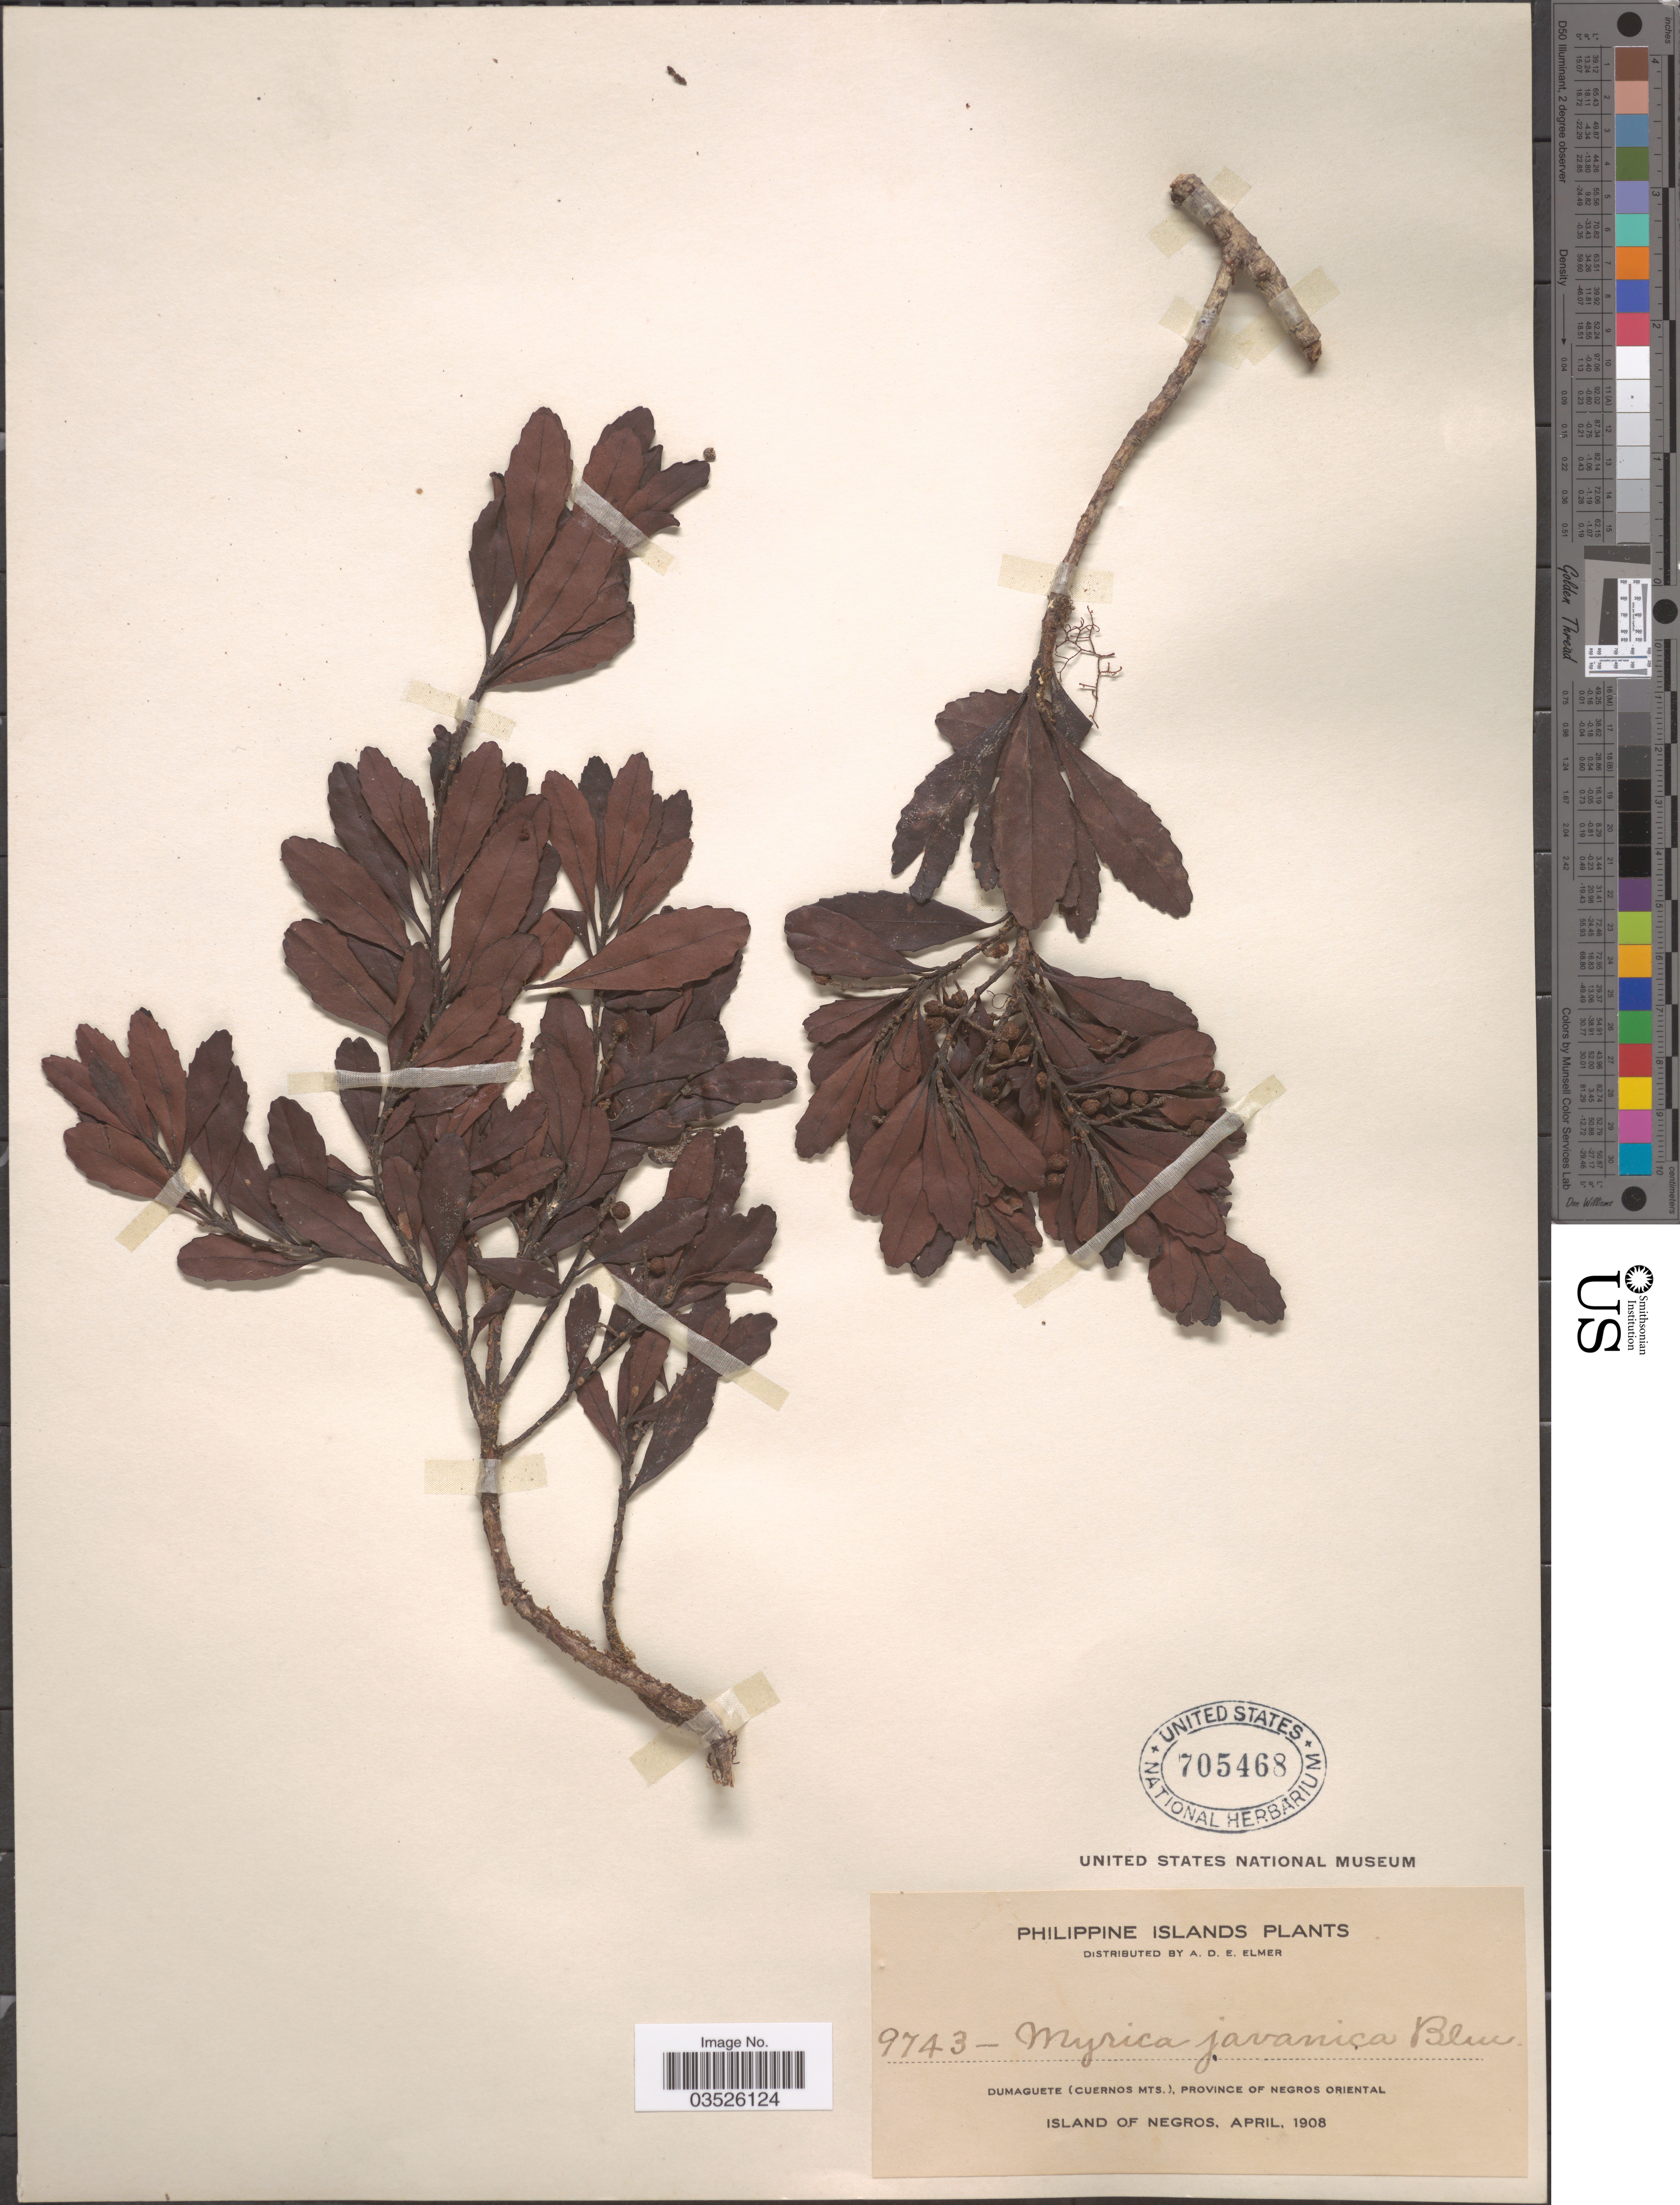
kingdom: Plantae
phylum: Tracheophyta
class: Magnoliopsida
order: Fagales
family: Myricaceae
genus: Morella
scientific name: Morella vidaliana (Rolfe) comb. ined.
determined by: Strong, Mark T., (BOT), Smithsonian Institution - National Museum of Natural History (UNITED STATES)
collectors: A. D. E. Elmer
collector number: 9743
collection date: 1908-04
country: Philippines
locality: Philippine Islands. Dumaguete (Cuernos Mts.), Province of Negros Oriental, Island of Negros.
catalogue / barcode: US 705468